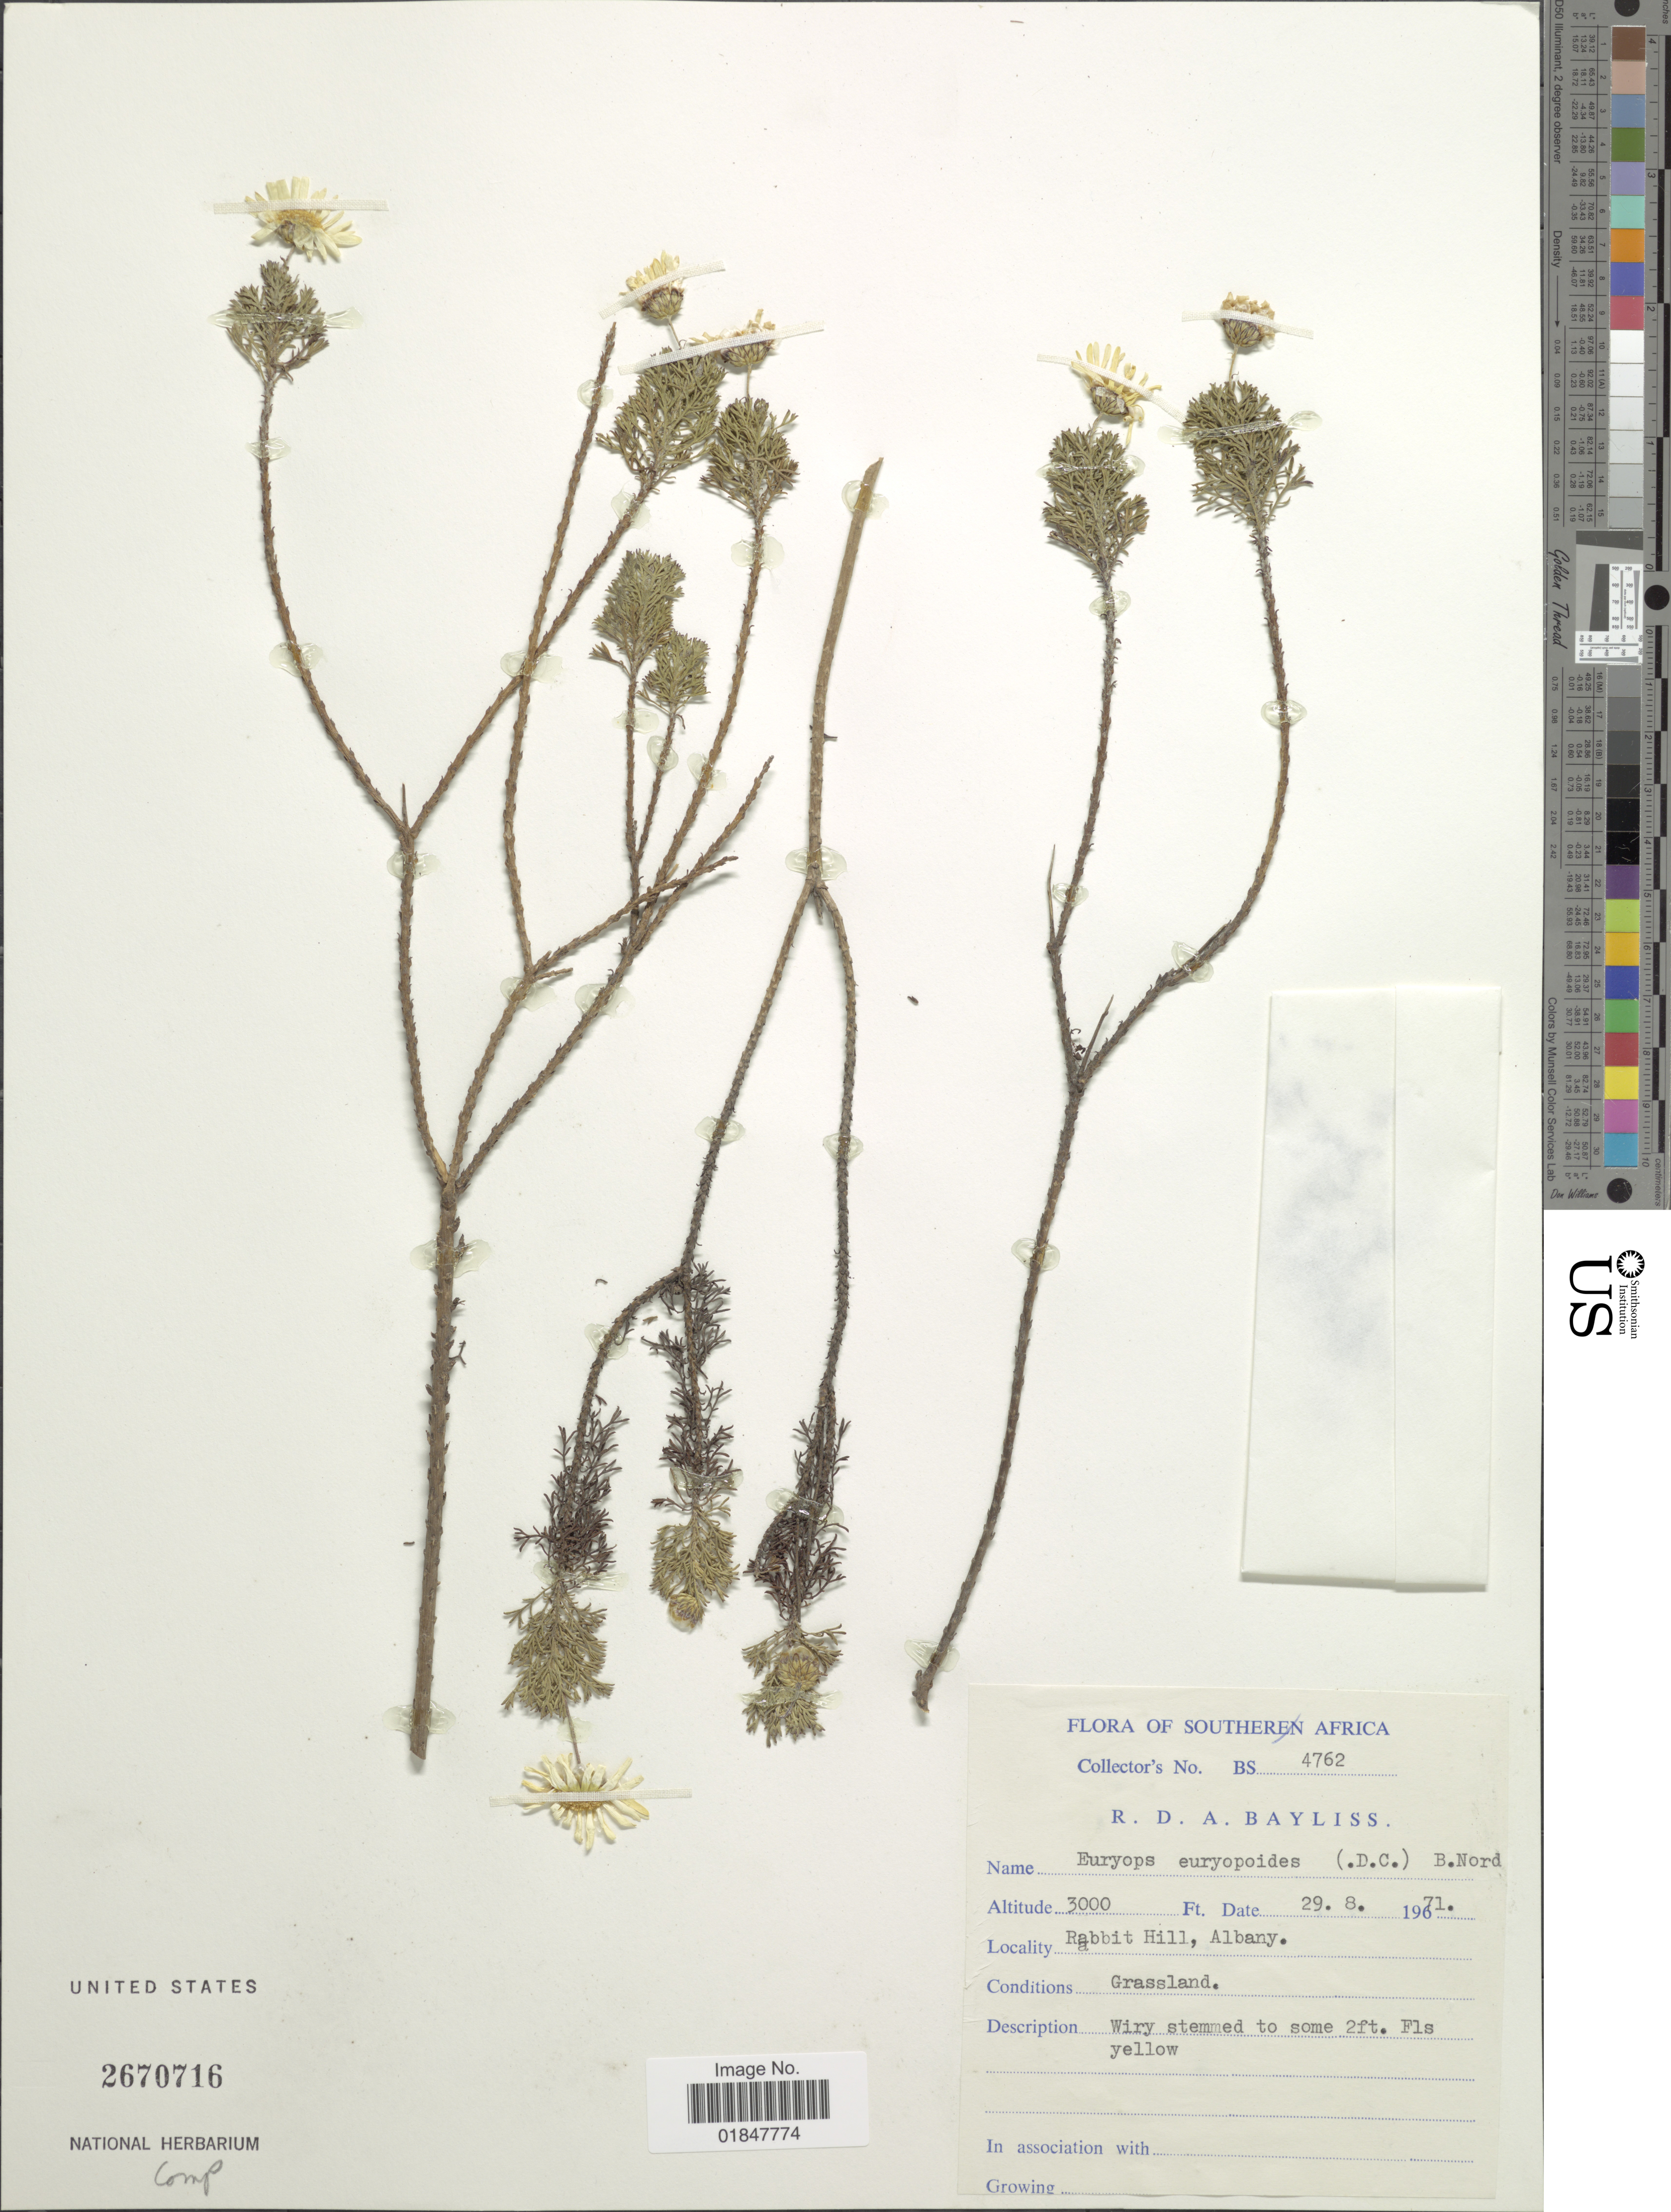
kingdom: Plantae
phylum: Tracheophyta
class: Magnoliopsida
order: Asterales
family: Asteraceae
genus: Euryops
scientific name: Euryops euryopoides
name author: (DC.) B. Nord.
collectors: R. Bayliss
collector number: BS4762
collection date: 1971-08-29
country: South Africa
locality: Rabbit Hill, Albany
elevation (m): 914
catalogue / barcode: US 2670716